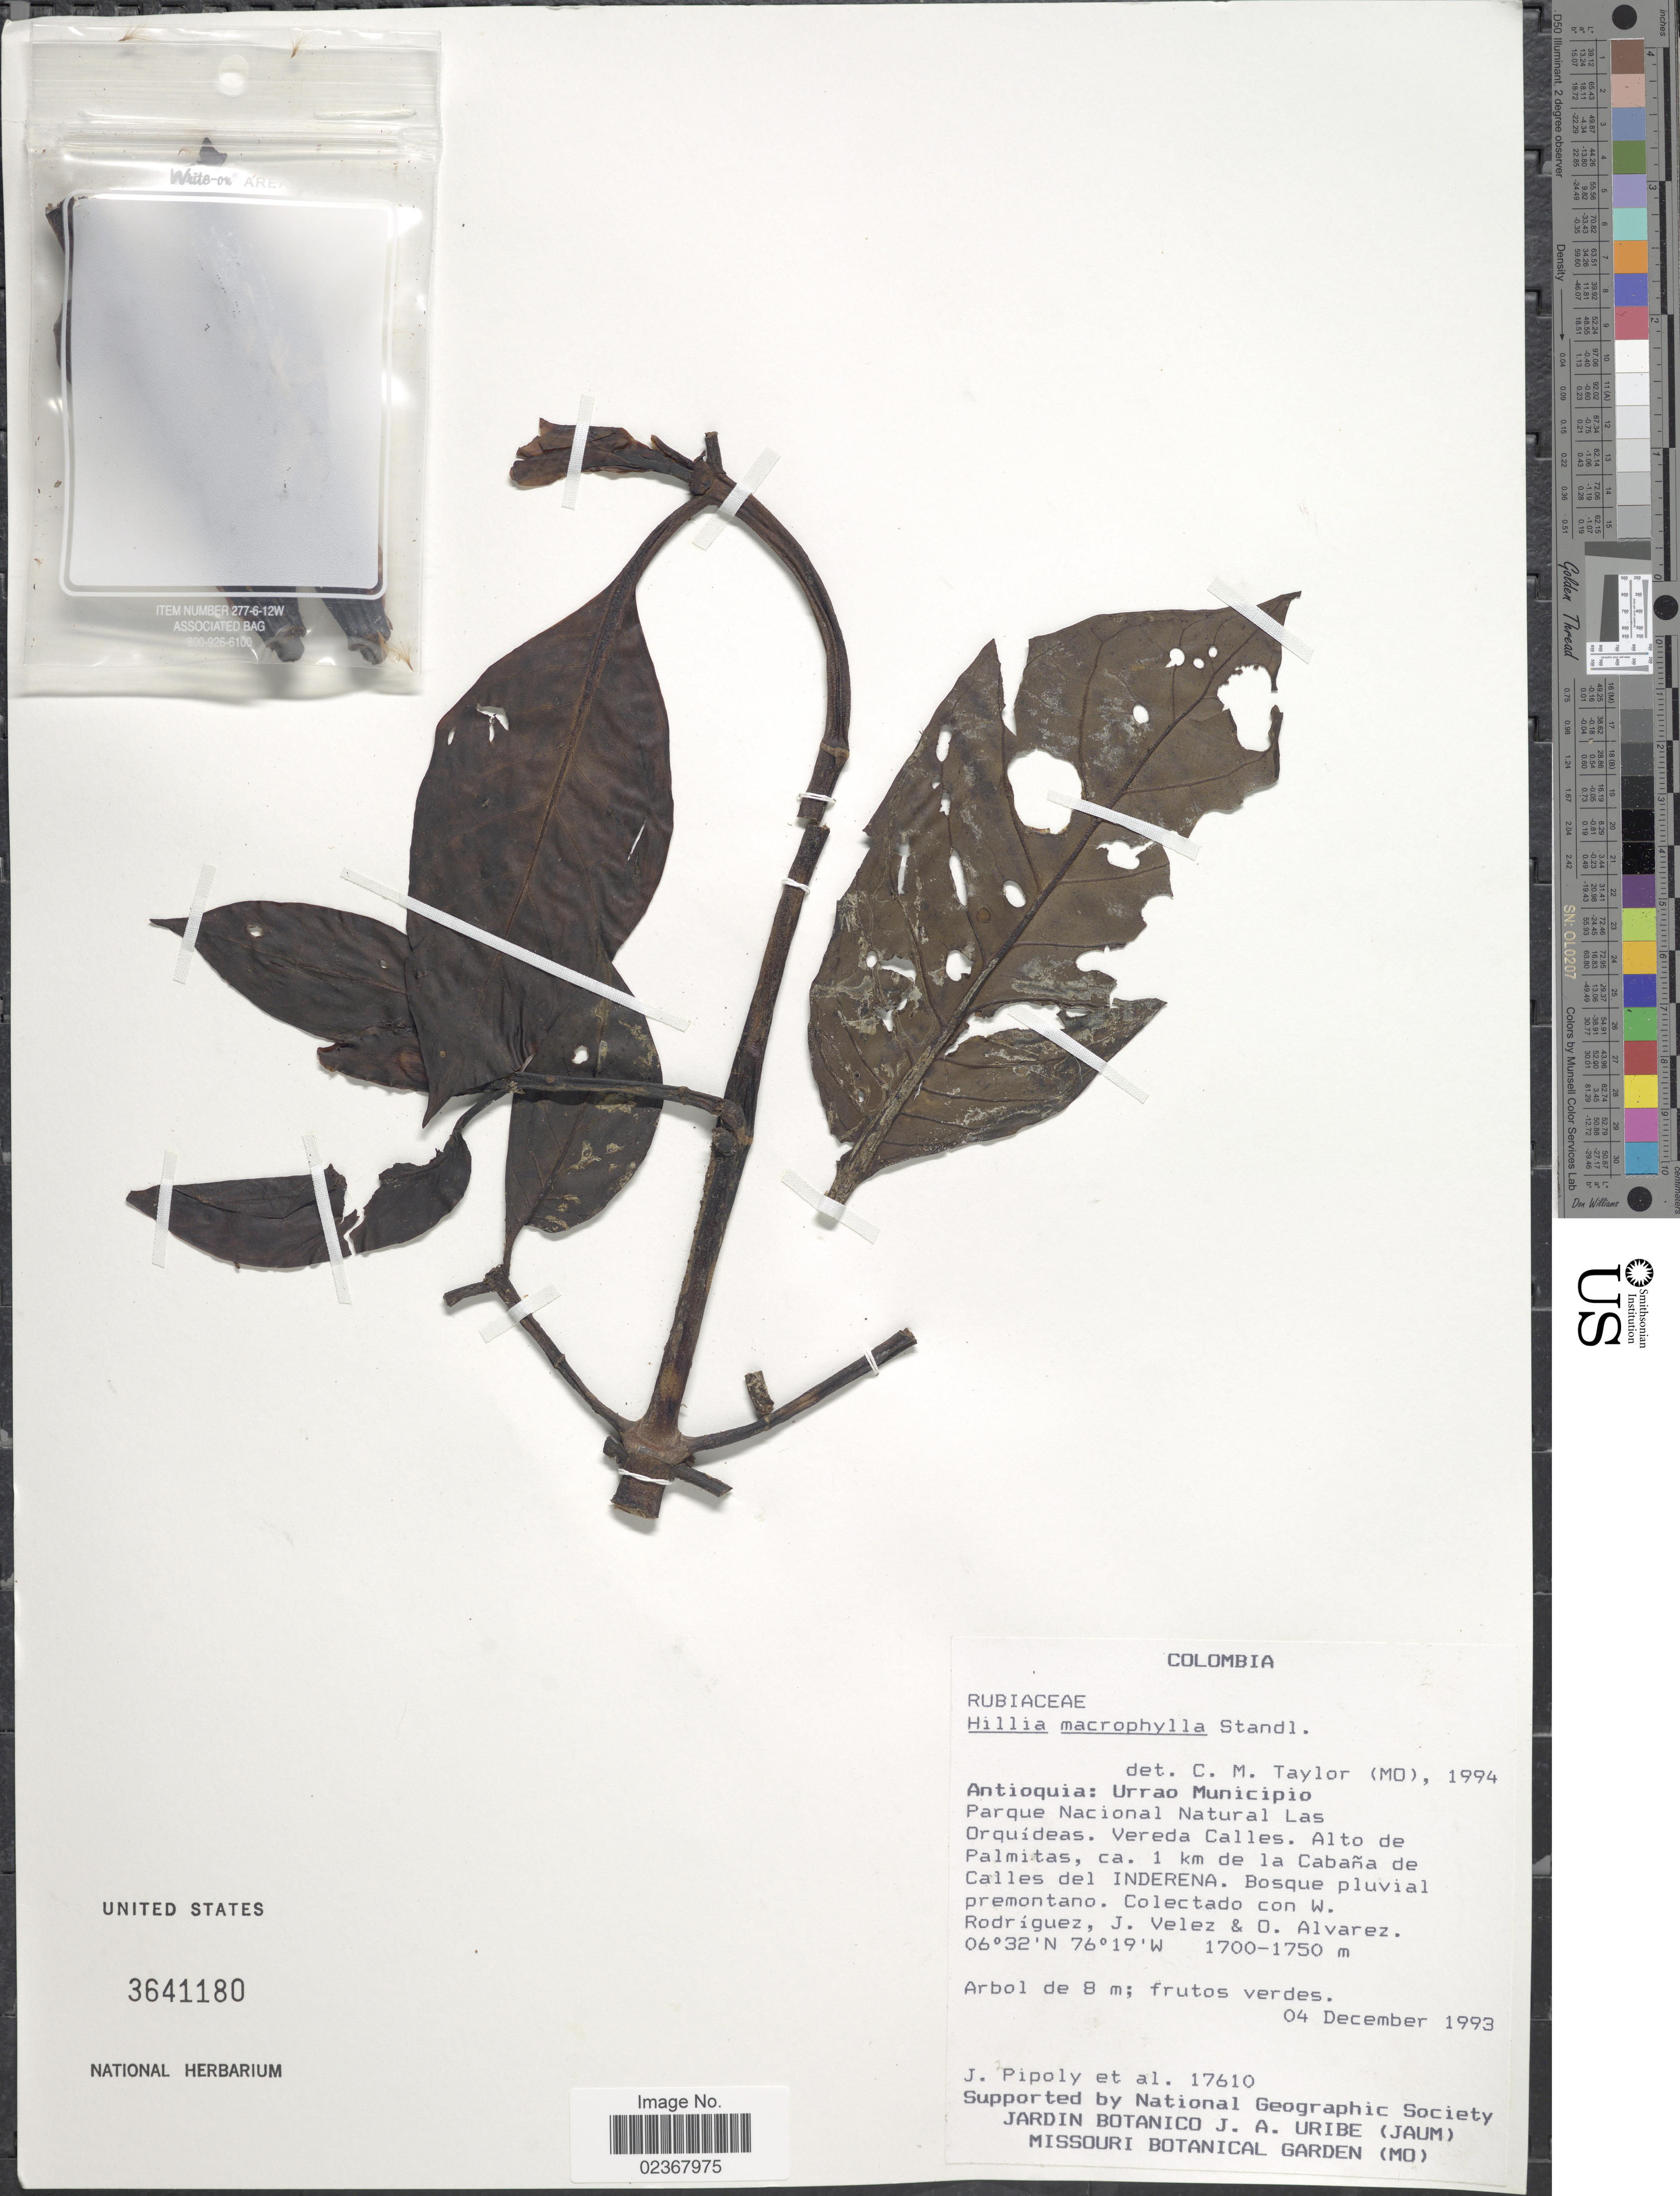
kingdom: Plantae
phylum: Tracheophyta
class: Magnoliopsida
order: Gentianales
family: Rubiaceae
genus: Hillia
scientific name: Hillia macrophylla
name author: Standl.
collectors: J. J. Pipoly, W. Rodriguez & O. Alvarez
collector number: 17610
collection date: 1993-12-04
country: Colombia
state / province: Antioquia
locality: Antioquia: Urrao Municipio, Parque Nacional Natural Las Orquideas, Vereda Calles, Alto de Palmitas, 1 km de la Cabana de Calles del Inderena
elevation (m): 1700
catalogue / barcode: US 3641180